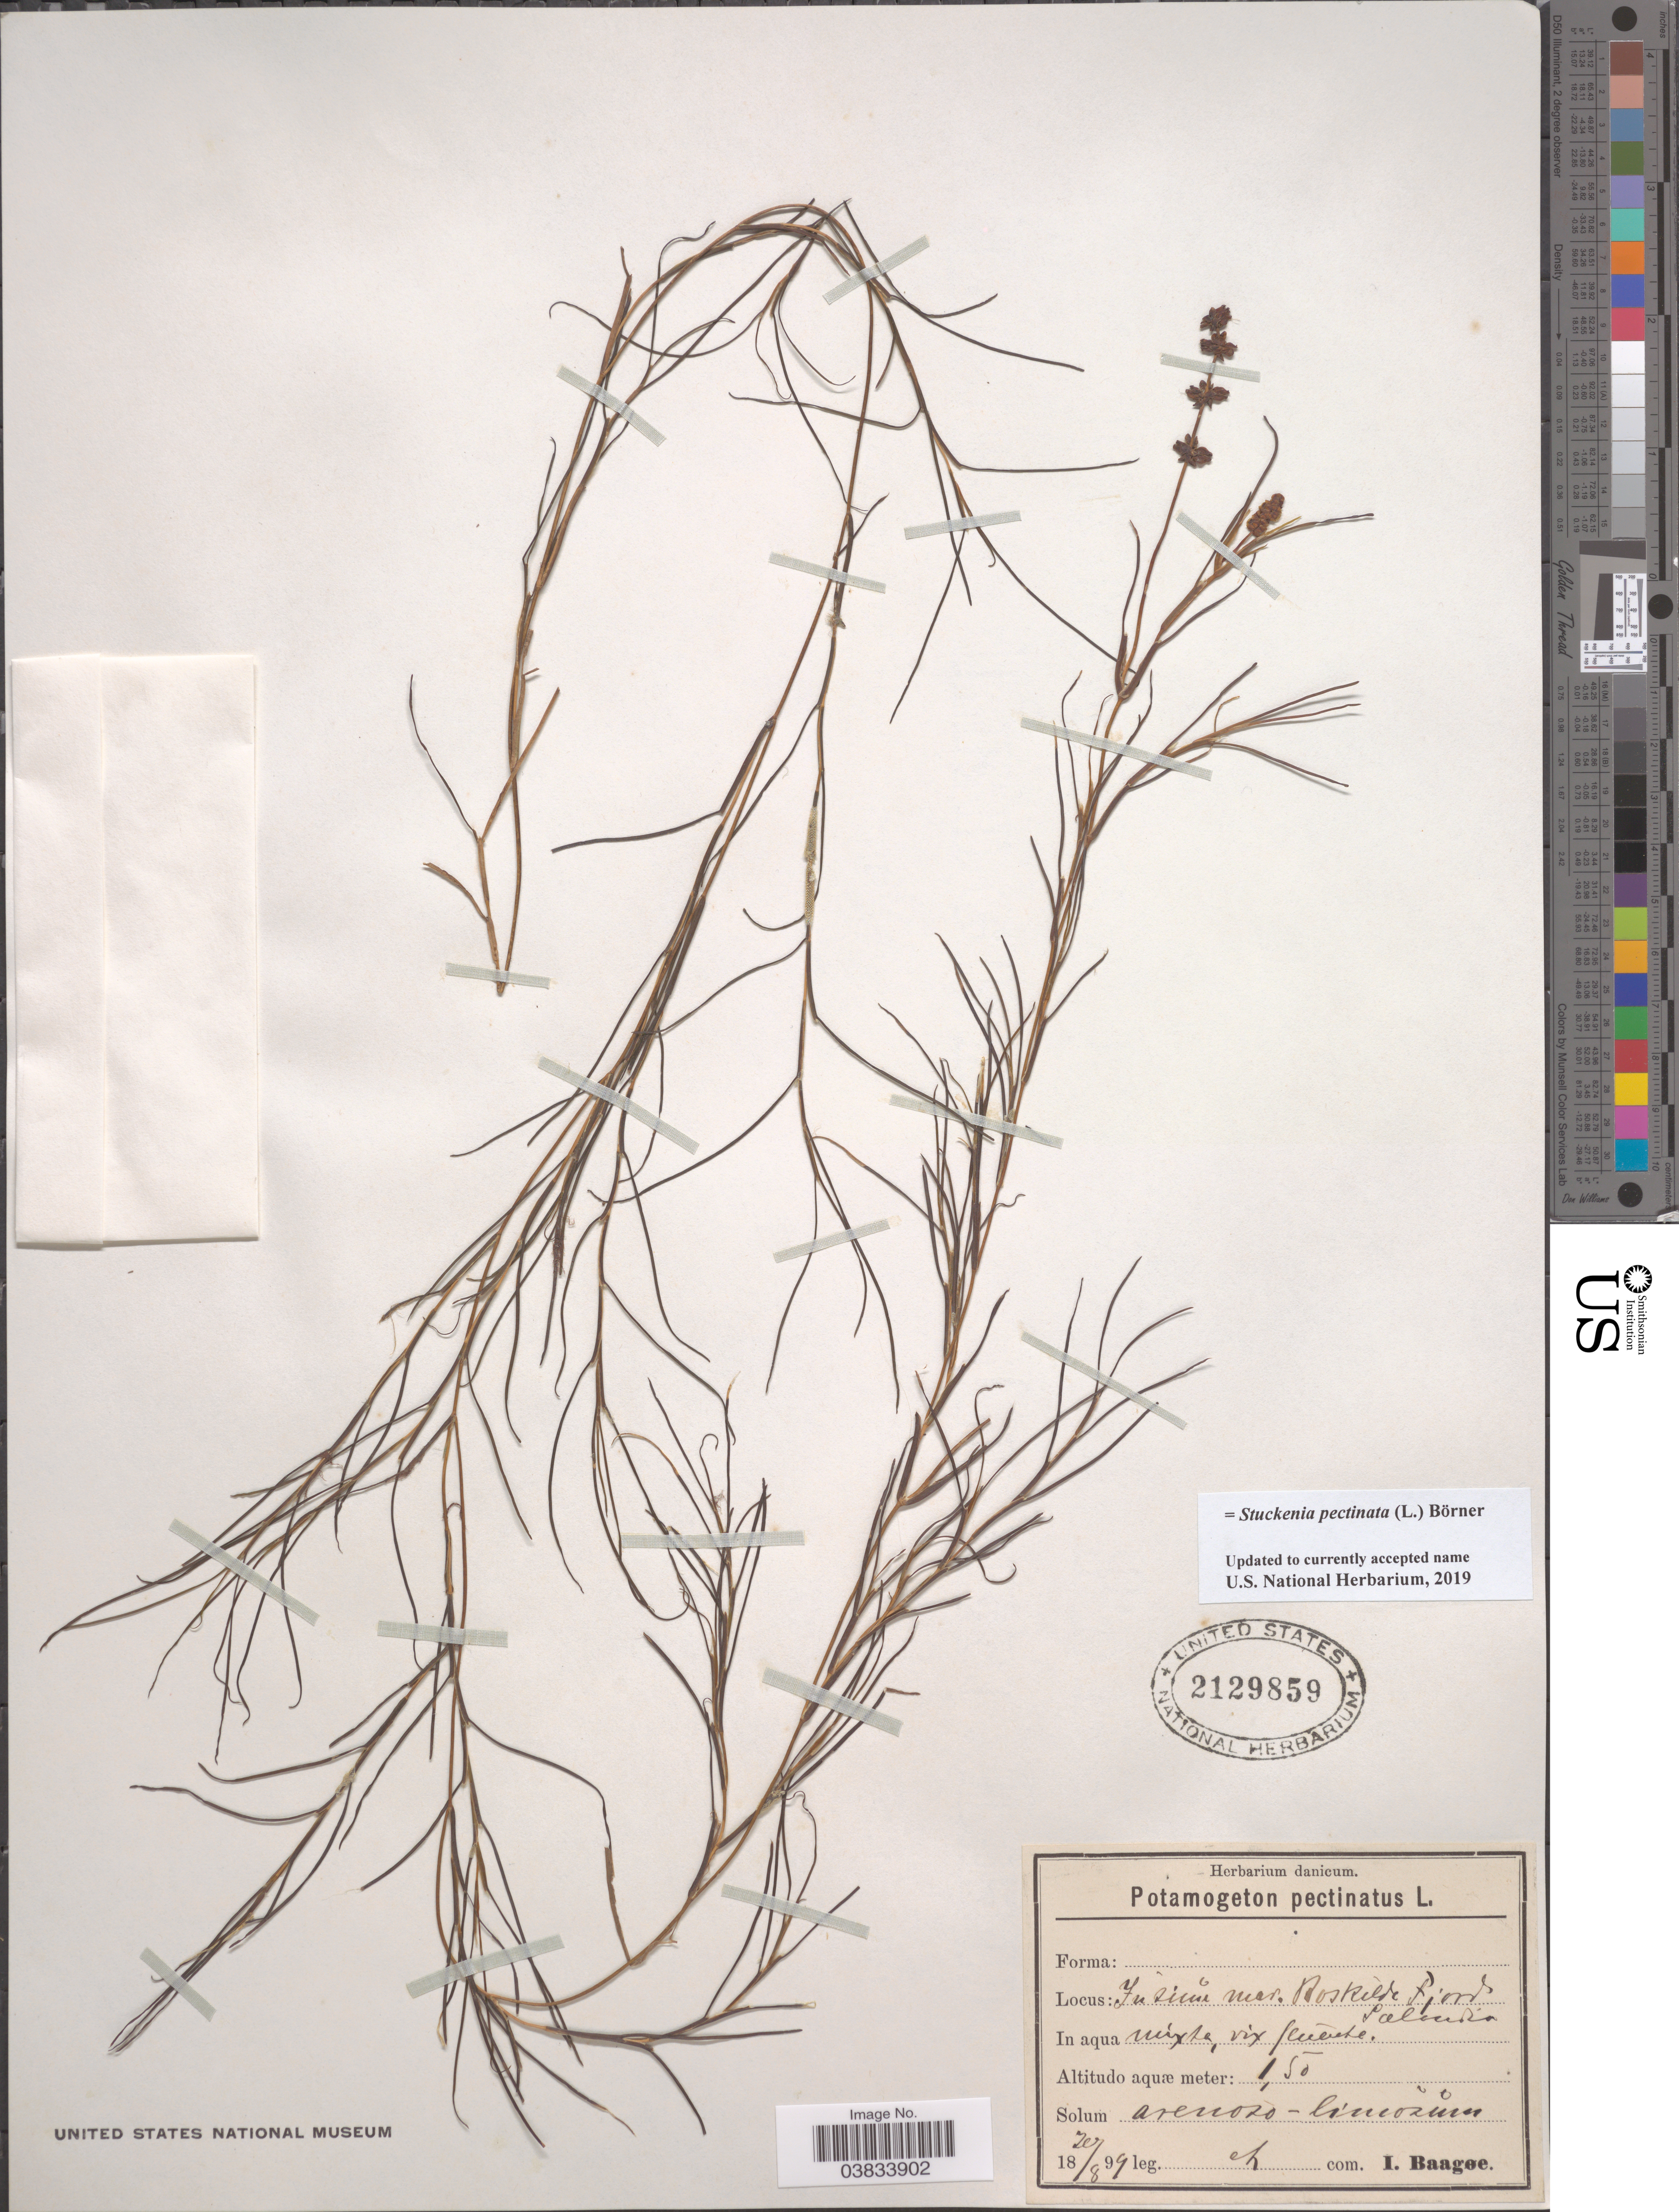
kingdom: Plantae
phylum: Tracheophyta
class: Liliopsida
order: Alismatales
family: Potamogetonaceae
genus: Stuckenia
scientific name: Stuckenia pectinata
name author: (L.) Börner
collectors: I. Baagøe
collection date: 1899-08-20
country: Denmark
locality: Fu rive mar. Roskilde Fjord.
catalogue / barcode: US 2129859